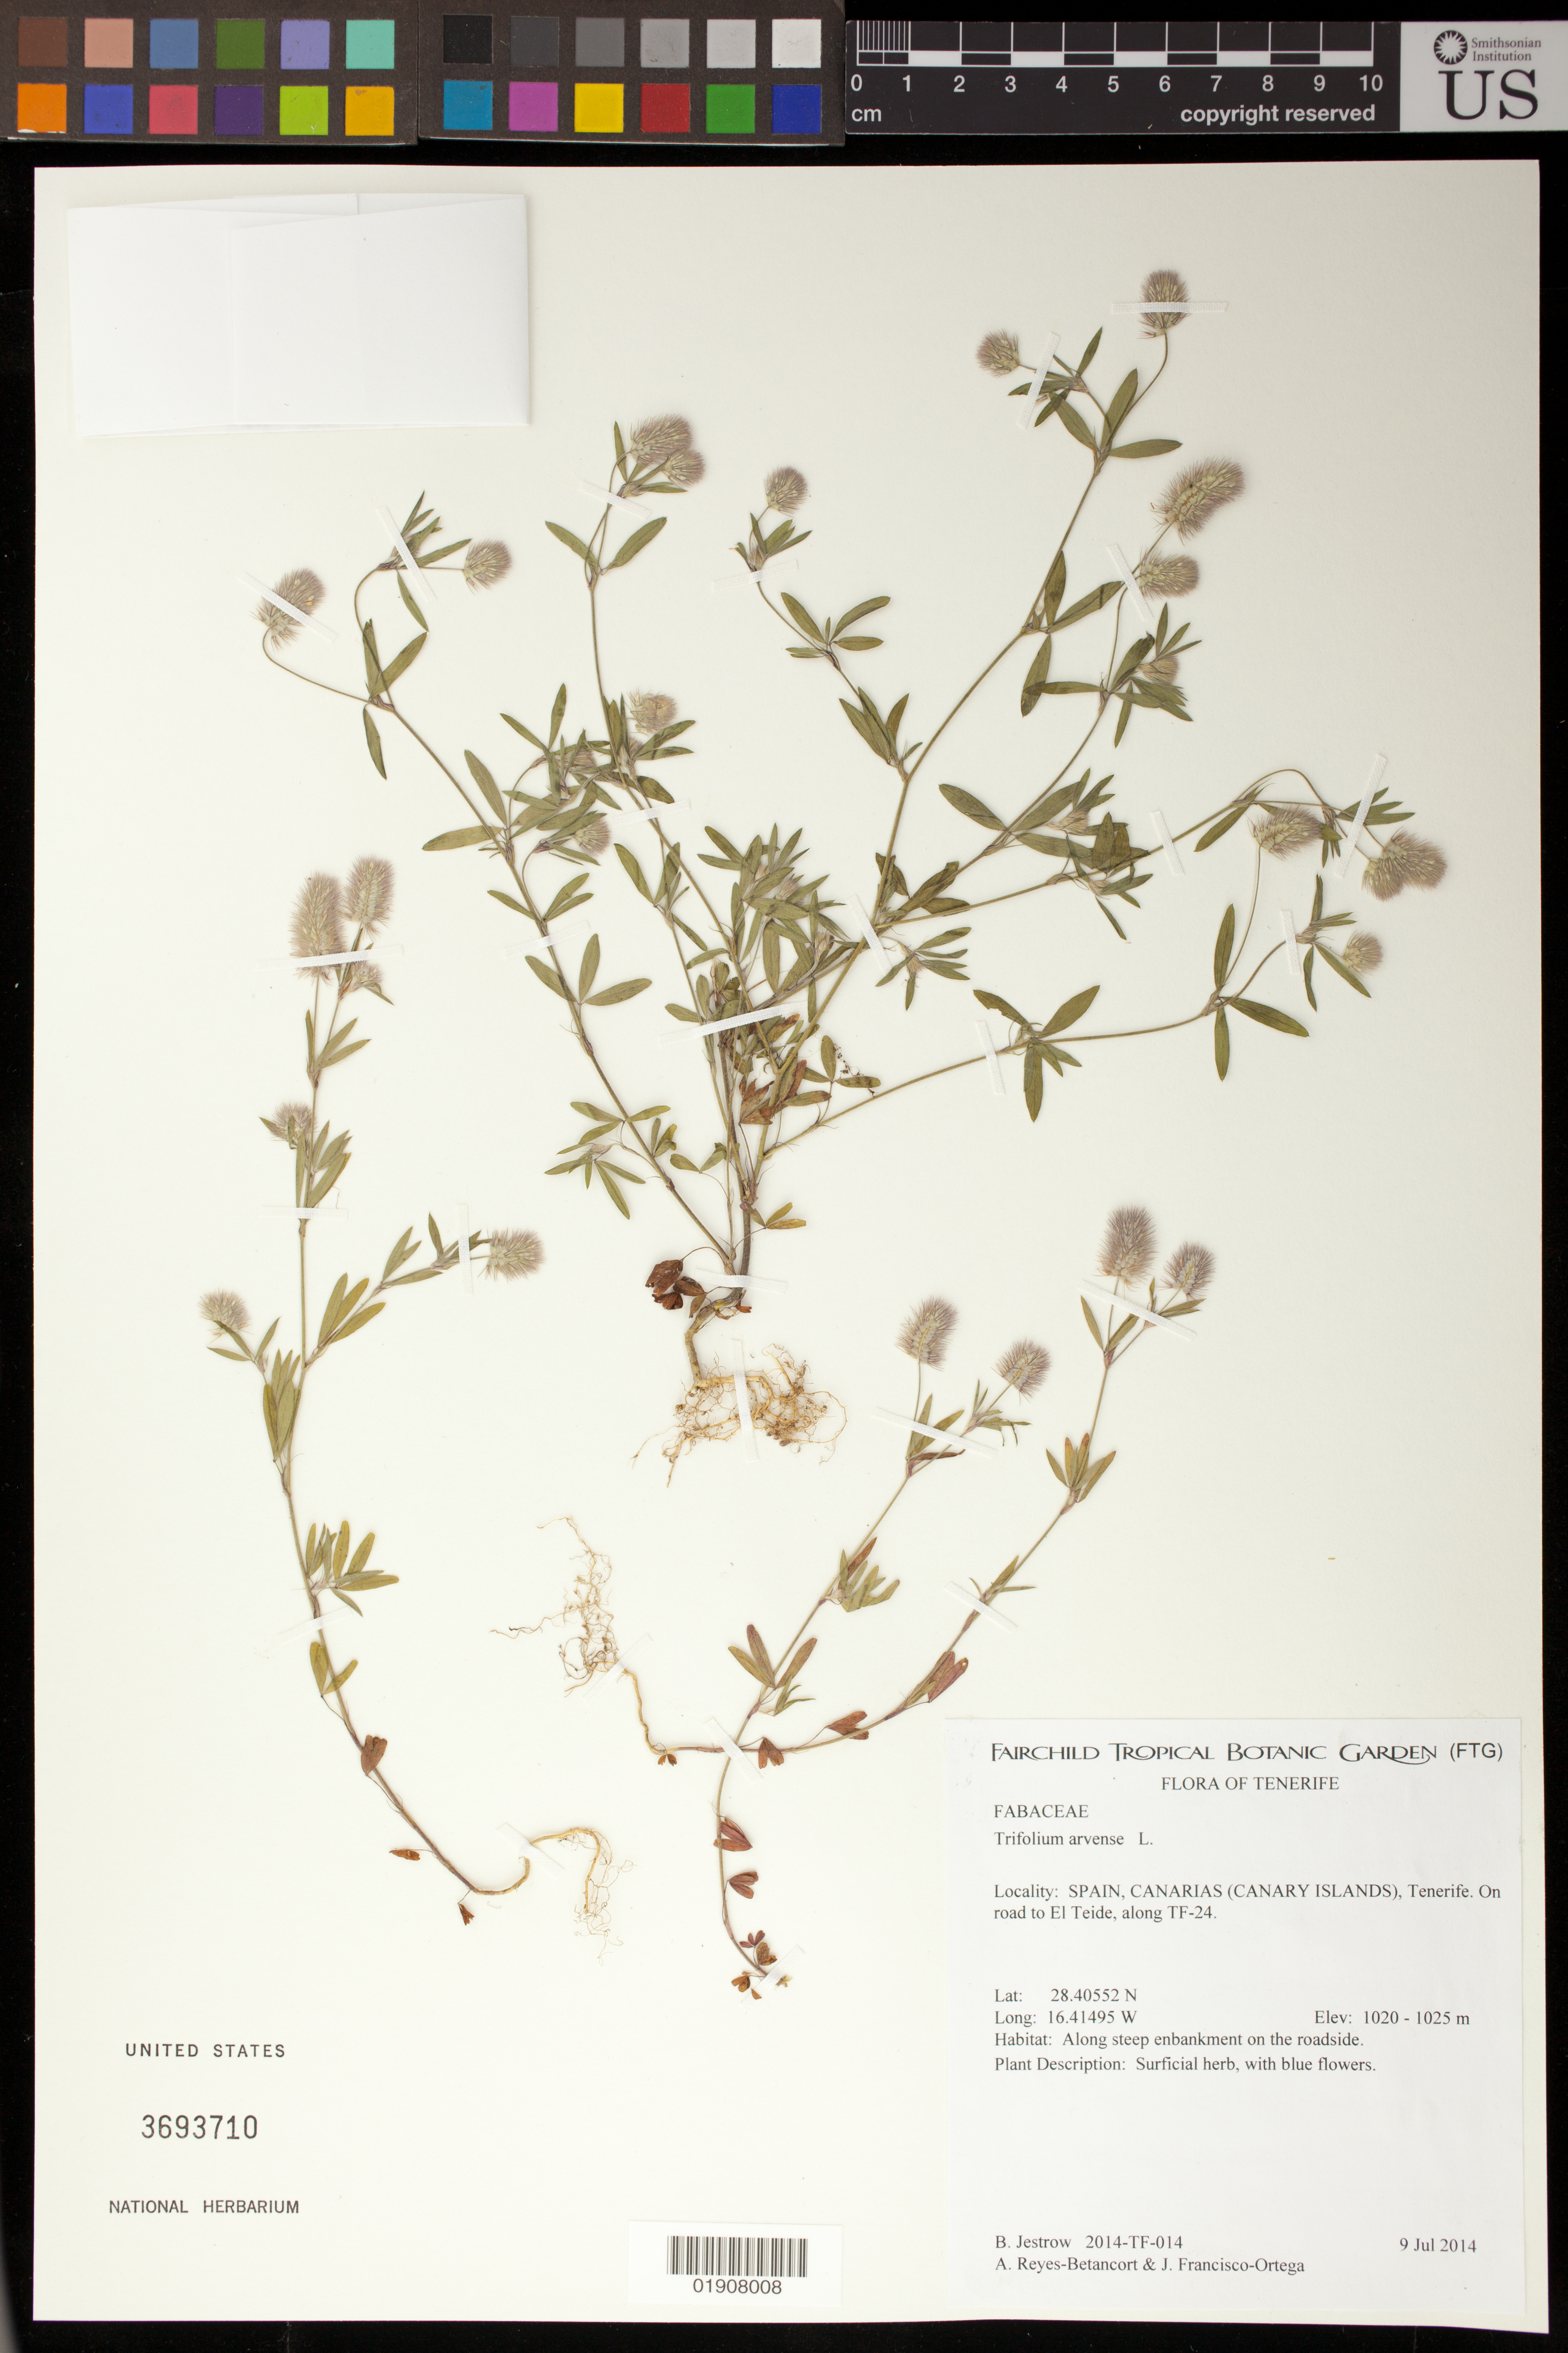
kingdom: Plantae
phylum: Tracheophyta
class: Magnoliopsida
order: Fabales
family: Fabaceae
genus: Trifolium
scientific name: Trifolium arvense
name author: L.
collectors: B. Jestrow, J. Reyes-Betancort & J. Fransisco-Ortega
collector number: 2014-TF-014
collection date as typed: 9 Jul 2014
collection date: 2014-07-09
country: Spain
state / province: Canarias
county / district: Santa Cruz de Tenerife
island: Tenerife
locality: Canary Islands, Tenerife. On road to El Teide, along TF-24.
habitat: Along steep enbankment on the roadside.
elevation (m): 1020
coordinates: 28.40552 N, 16.41495 W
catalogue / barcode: US 3693710